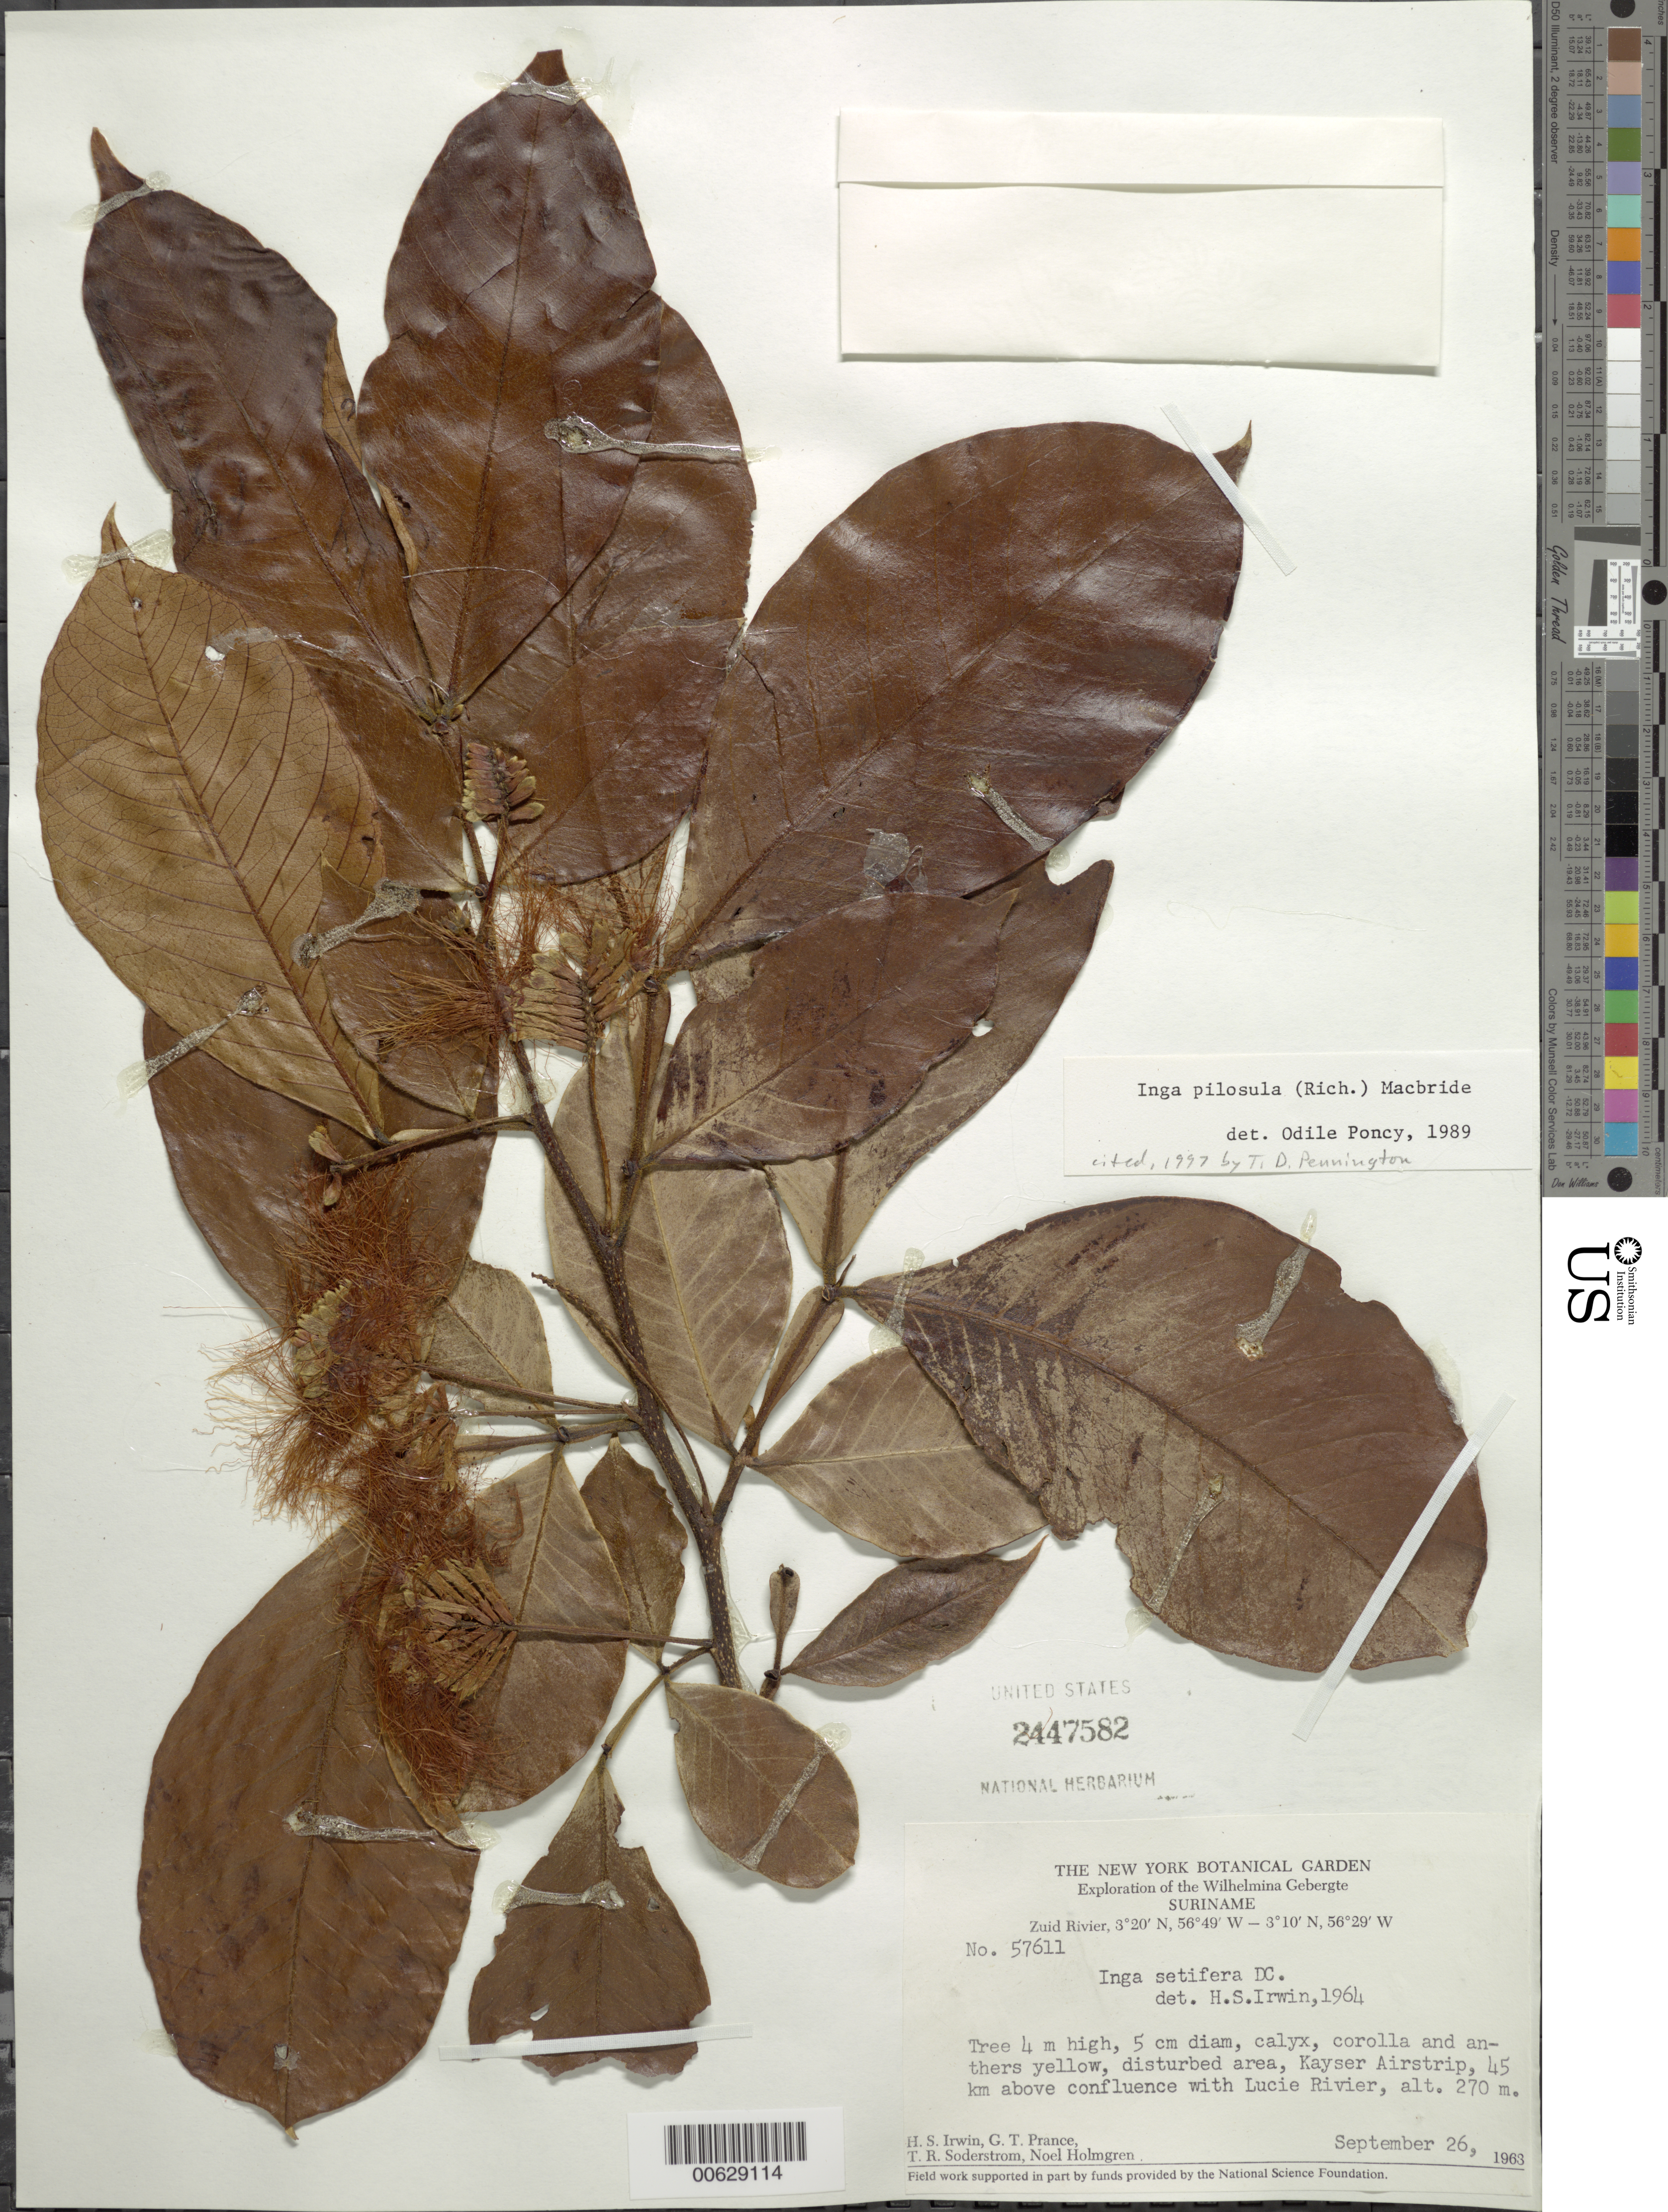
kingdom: Plantae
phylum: Tracheophyta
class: Magnoliopsida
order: Fabales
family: Fabaceae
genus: Inga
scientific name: Inga pilosula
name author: (Rich.) J.F. Macbr.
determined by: Poncy, O.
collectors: H. Irwin, G. T. Prance, T. R. Soderstrom & N. H. Holmgren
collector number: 57611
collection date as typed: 26-Sep-63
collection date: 1963-09-26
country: Suriname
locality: Kayser Airstrip, Zuid R., 45 km above confl. with Lucie R., Wilhelmina Gebergte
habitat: Disturbed area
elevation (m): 270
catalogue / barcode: US 2447582